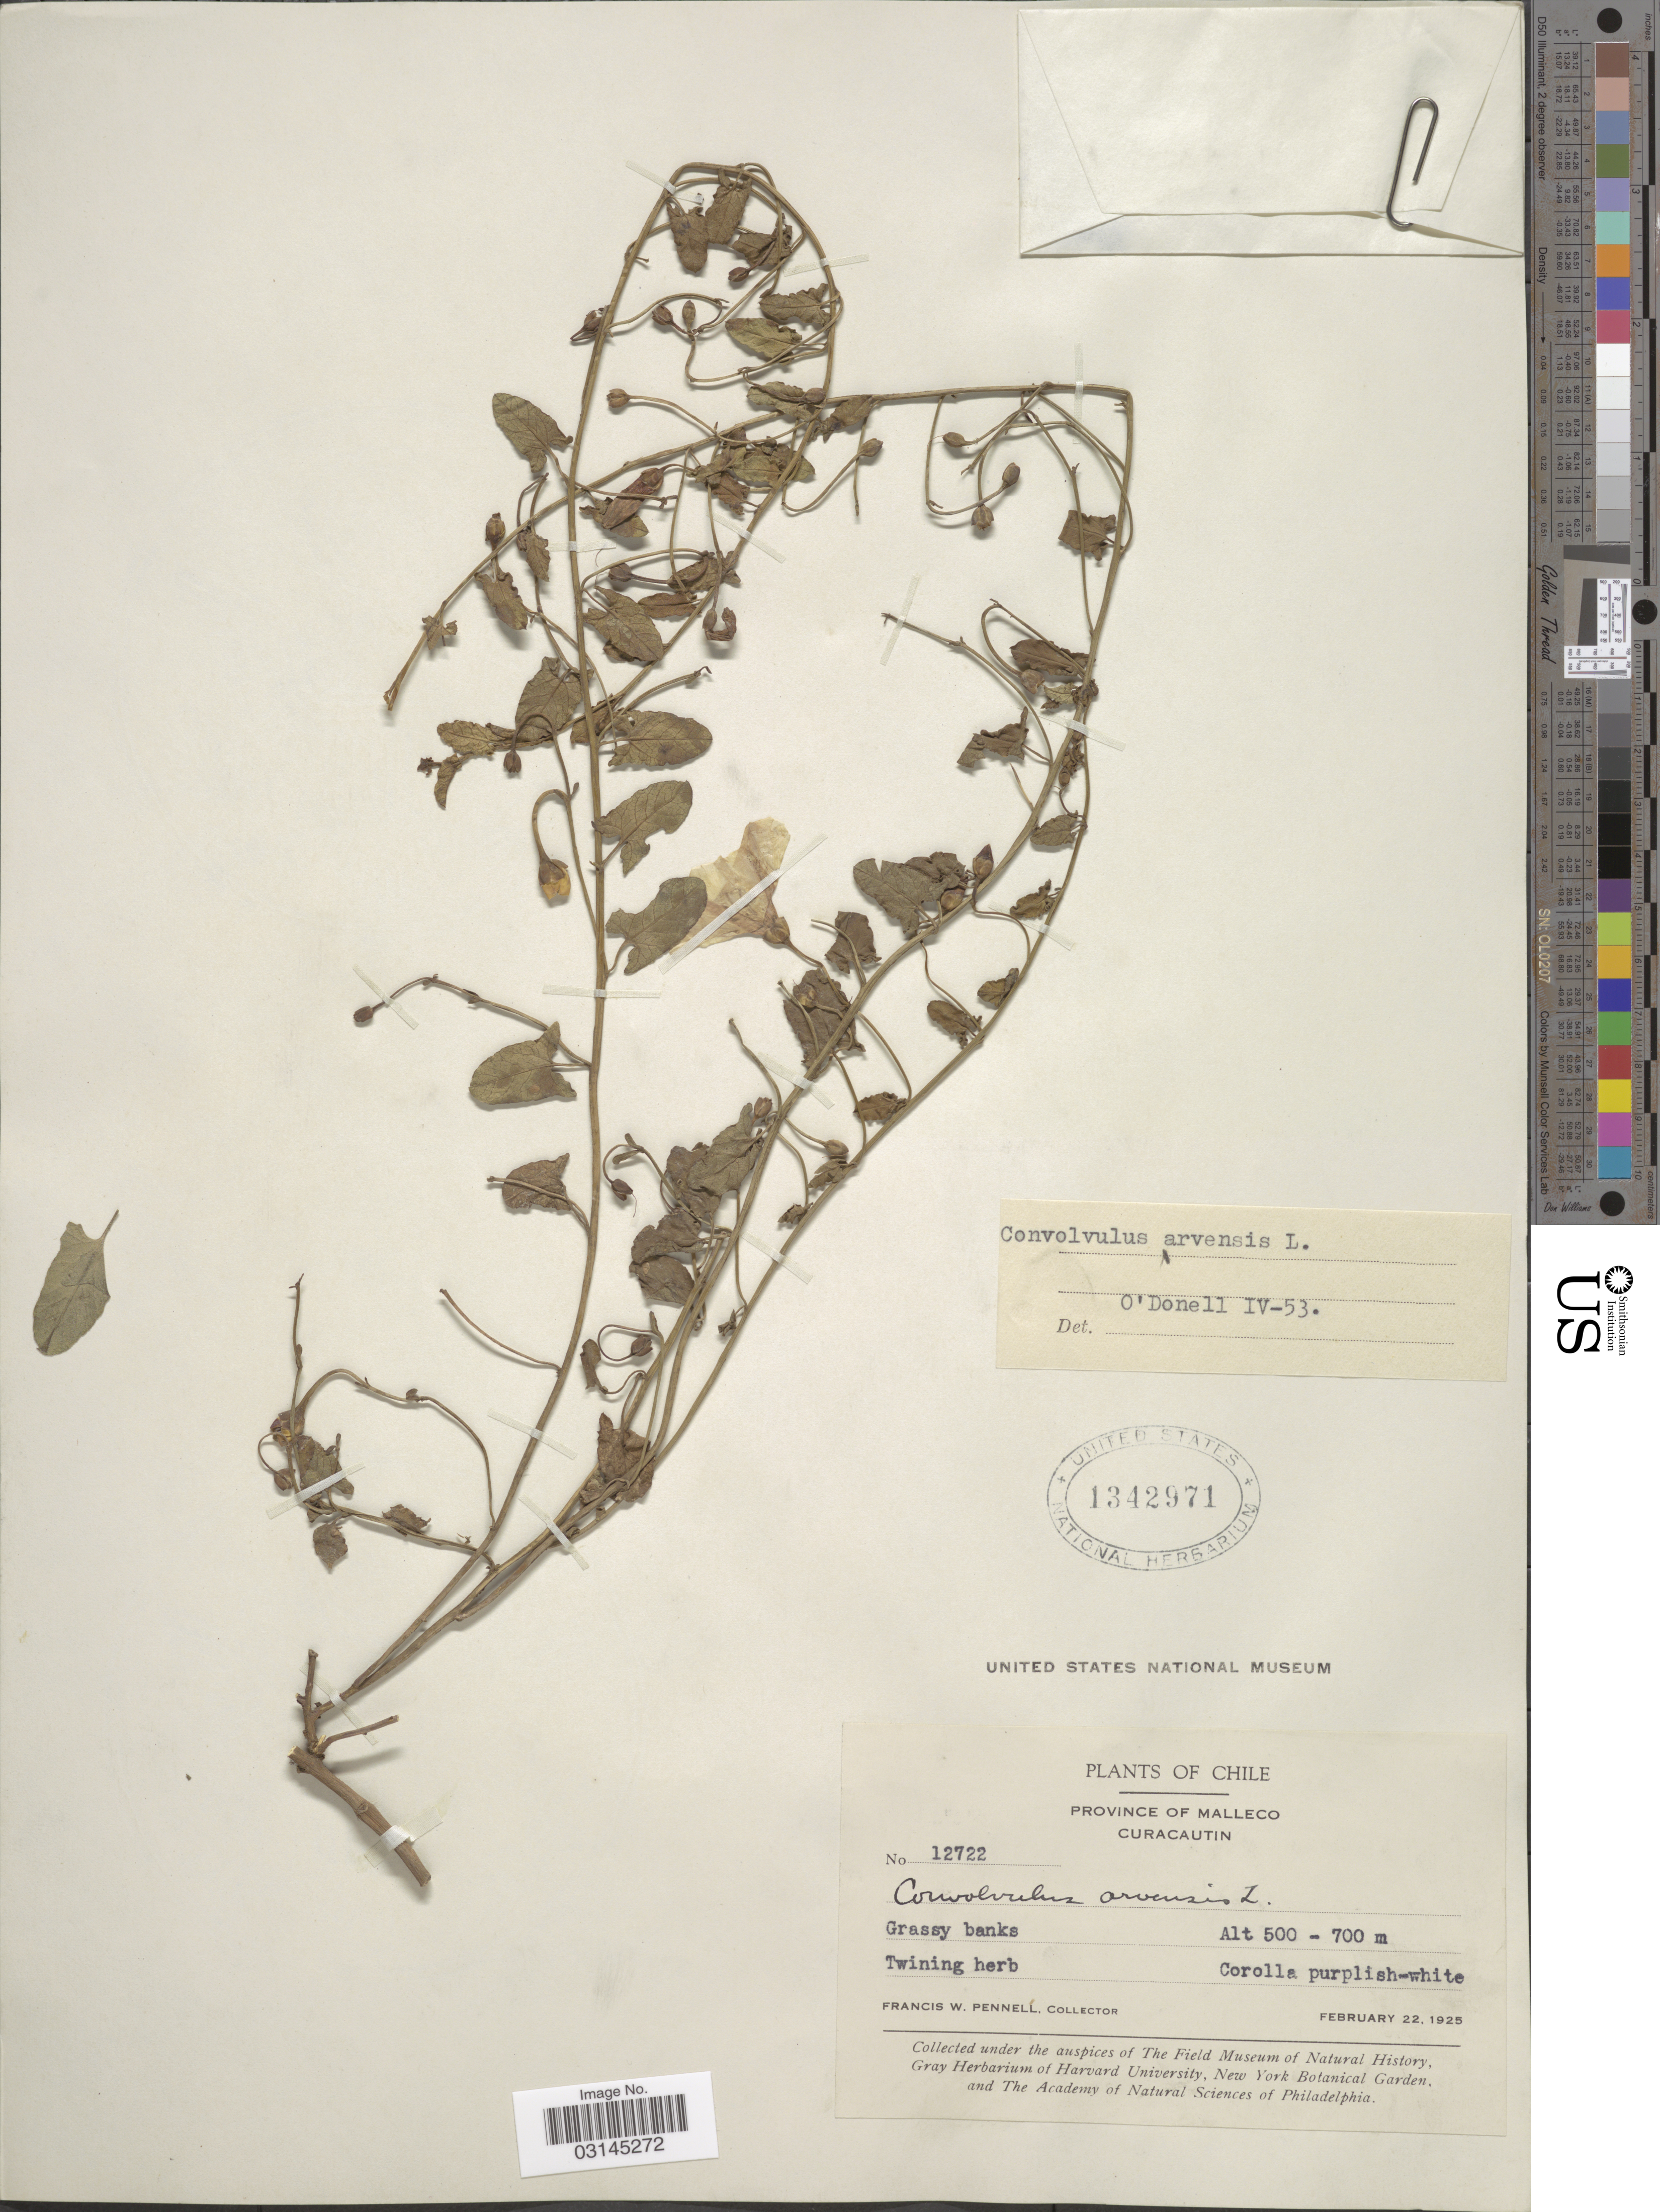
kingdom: Plantae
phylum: Tracheophyta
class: Magnoliopsida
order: Solanales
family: Convolvulaceae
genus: Convolvulus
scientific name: Convolvulus arvensis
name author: L.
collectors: F. W. Pennell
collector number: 12722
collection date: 1925-02-22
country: Chile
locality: Province of Malleco, Curacautin.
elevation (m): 500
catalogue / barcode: US 1342971